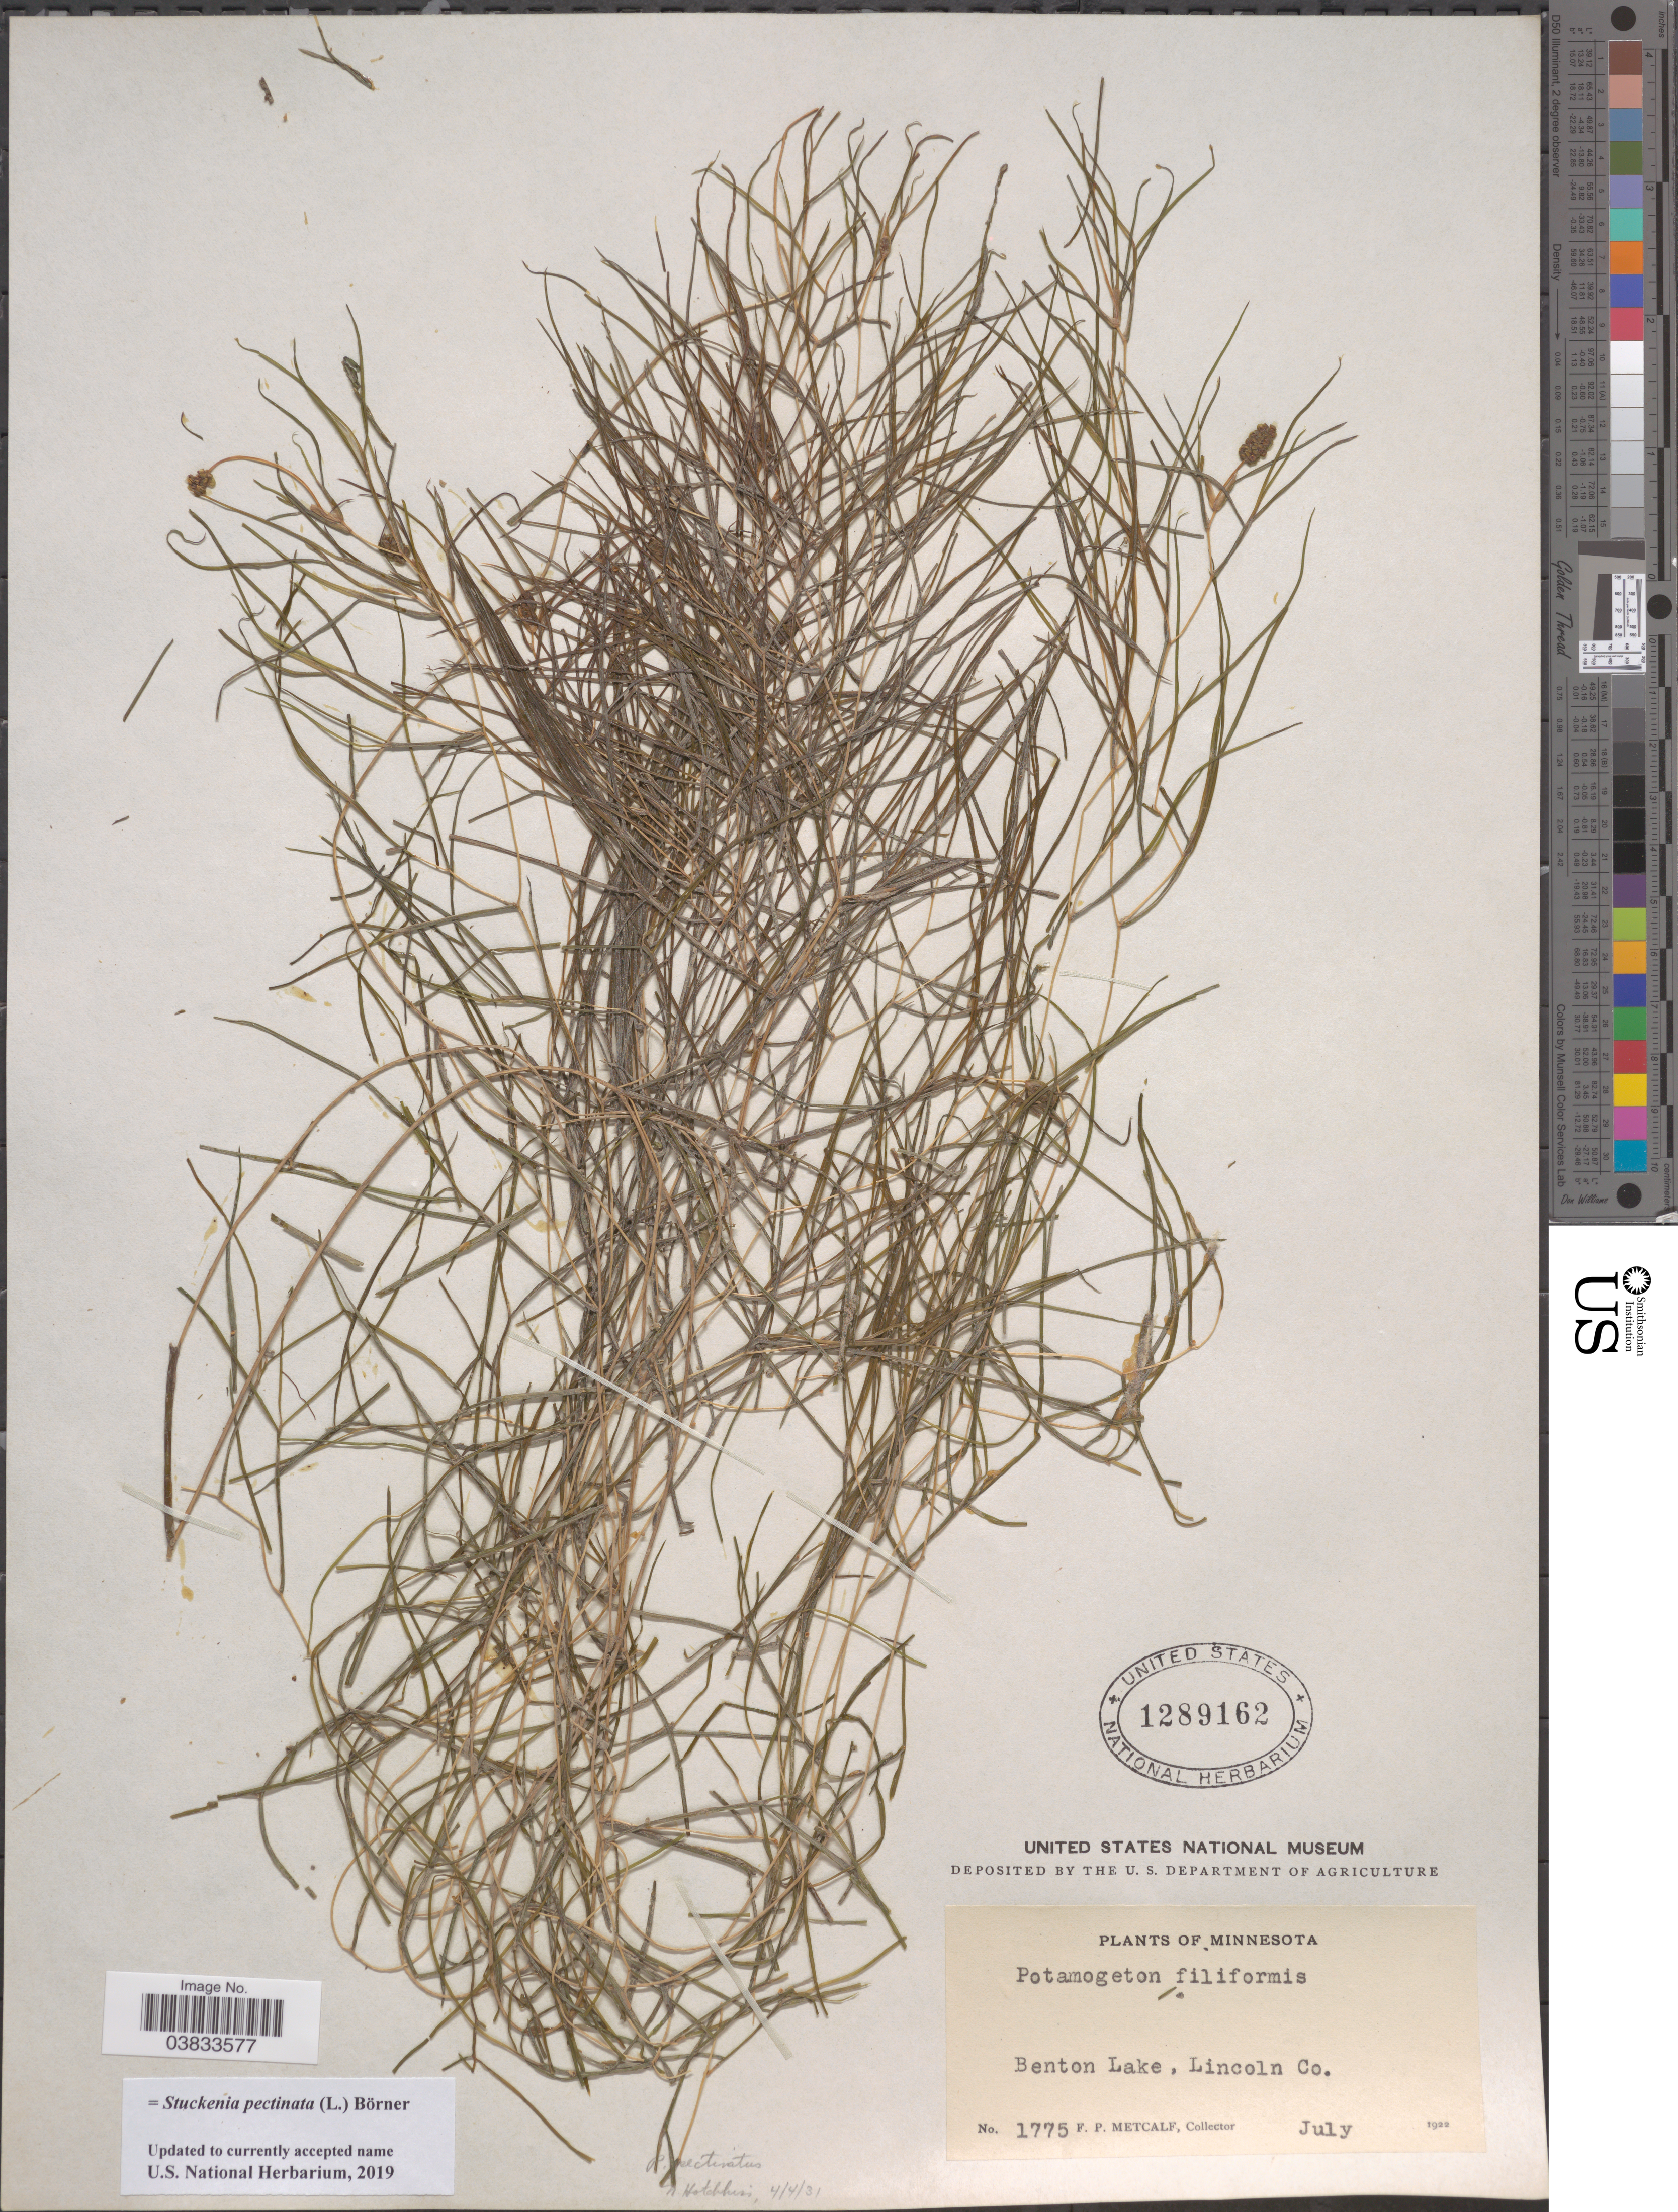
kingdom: Plantae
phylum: Tracheophyta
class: Liliopsida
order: Alismatales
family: Potamogetonaceae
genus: Stuckenia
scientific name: Stuckenia pectinata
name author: (L.) Börner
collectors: F. Metcalf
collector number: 1775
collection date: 1922-07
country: United States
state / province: Minnesota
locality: Benton Lake, Lincoln Co.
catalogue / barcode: US 1289162